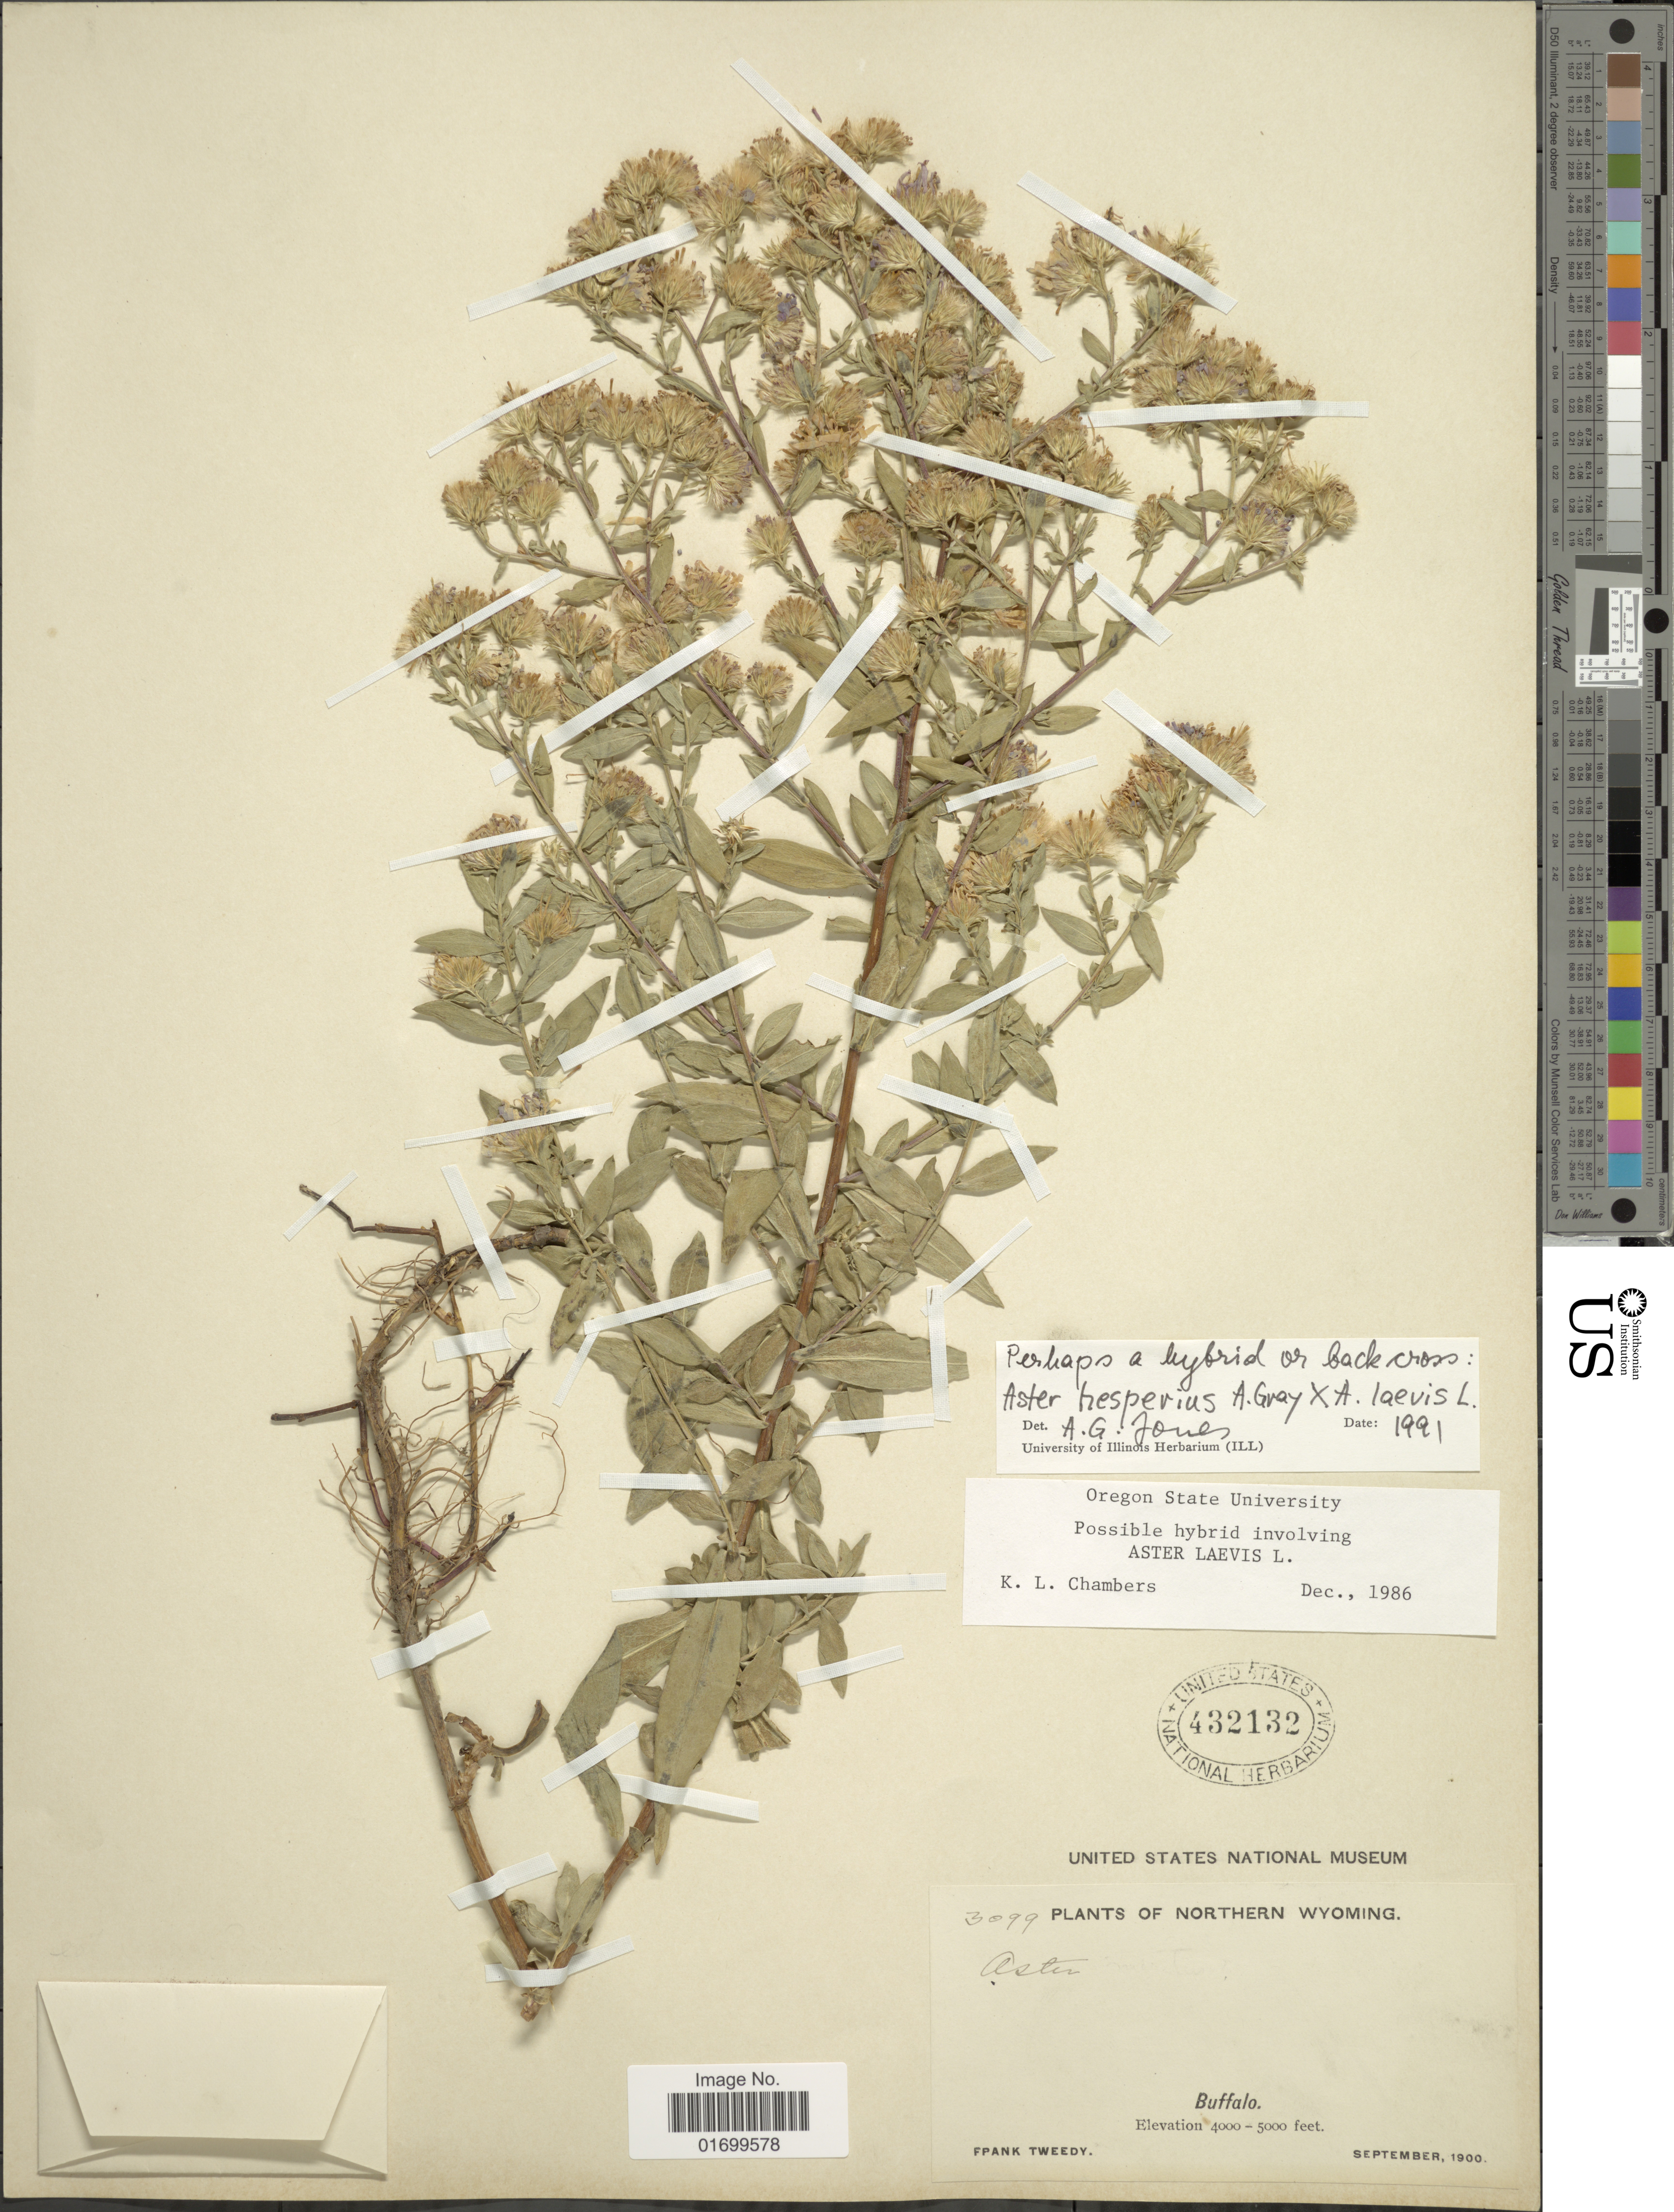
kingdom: Plantae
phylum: Tracheophyta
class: Magnoliopsida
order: Asterales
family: Asteraceae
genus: Symphyotrichum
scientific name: Symphyotrichum hesperium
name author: (A. Gray) Á. Löve & D. Löve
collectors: F. Tweedy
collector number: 3099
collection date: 1900-09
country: United States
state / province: Wyoming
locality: Northern Wyoming, Buffalo.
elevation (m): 1219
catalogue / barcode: US 432132